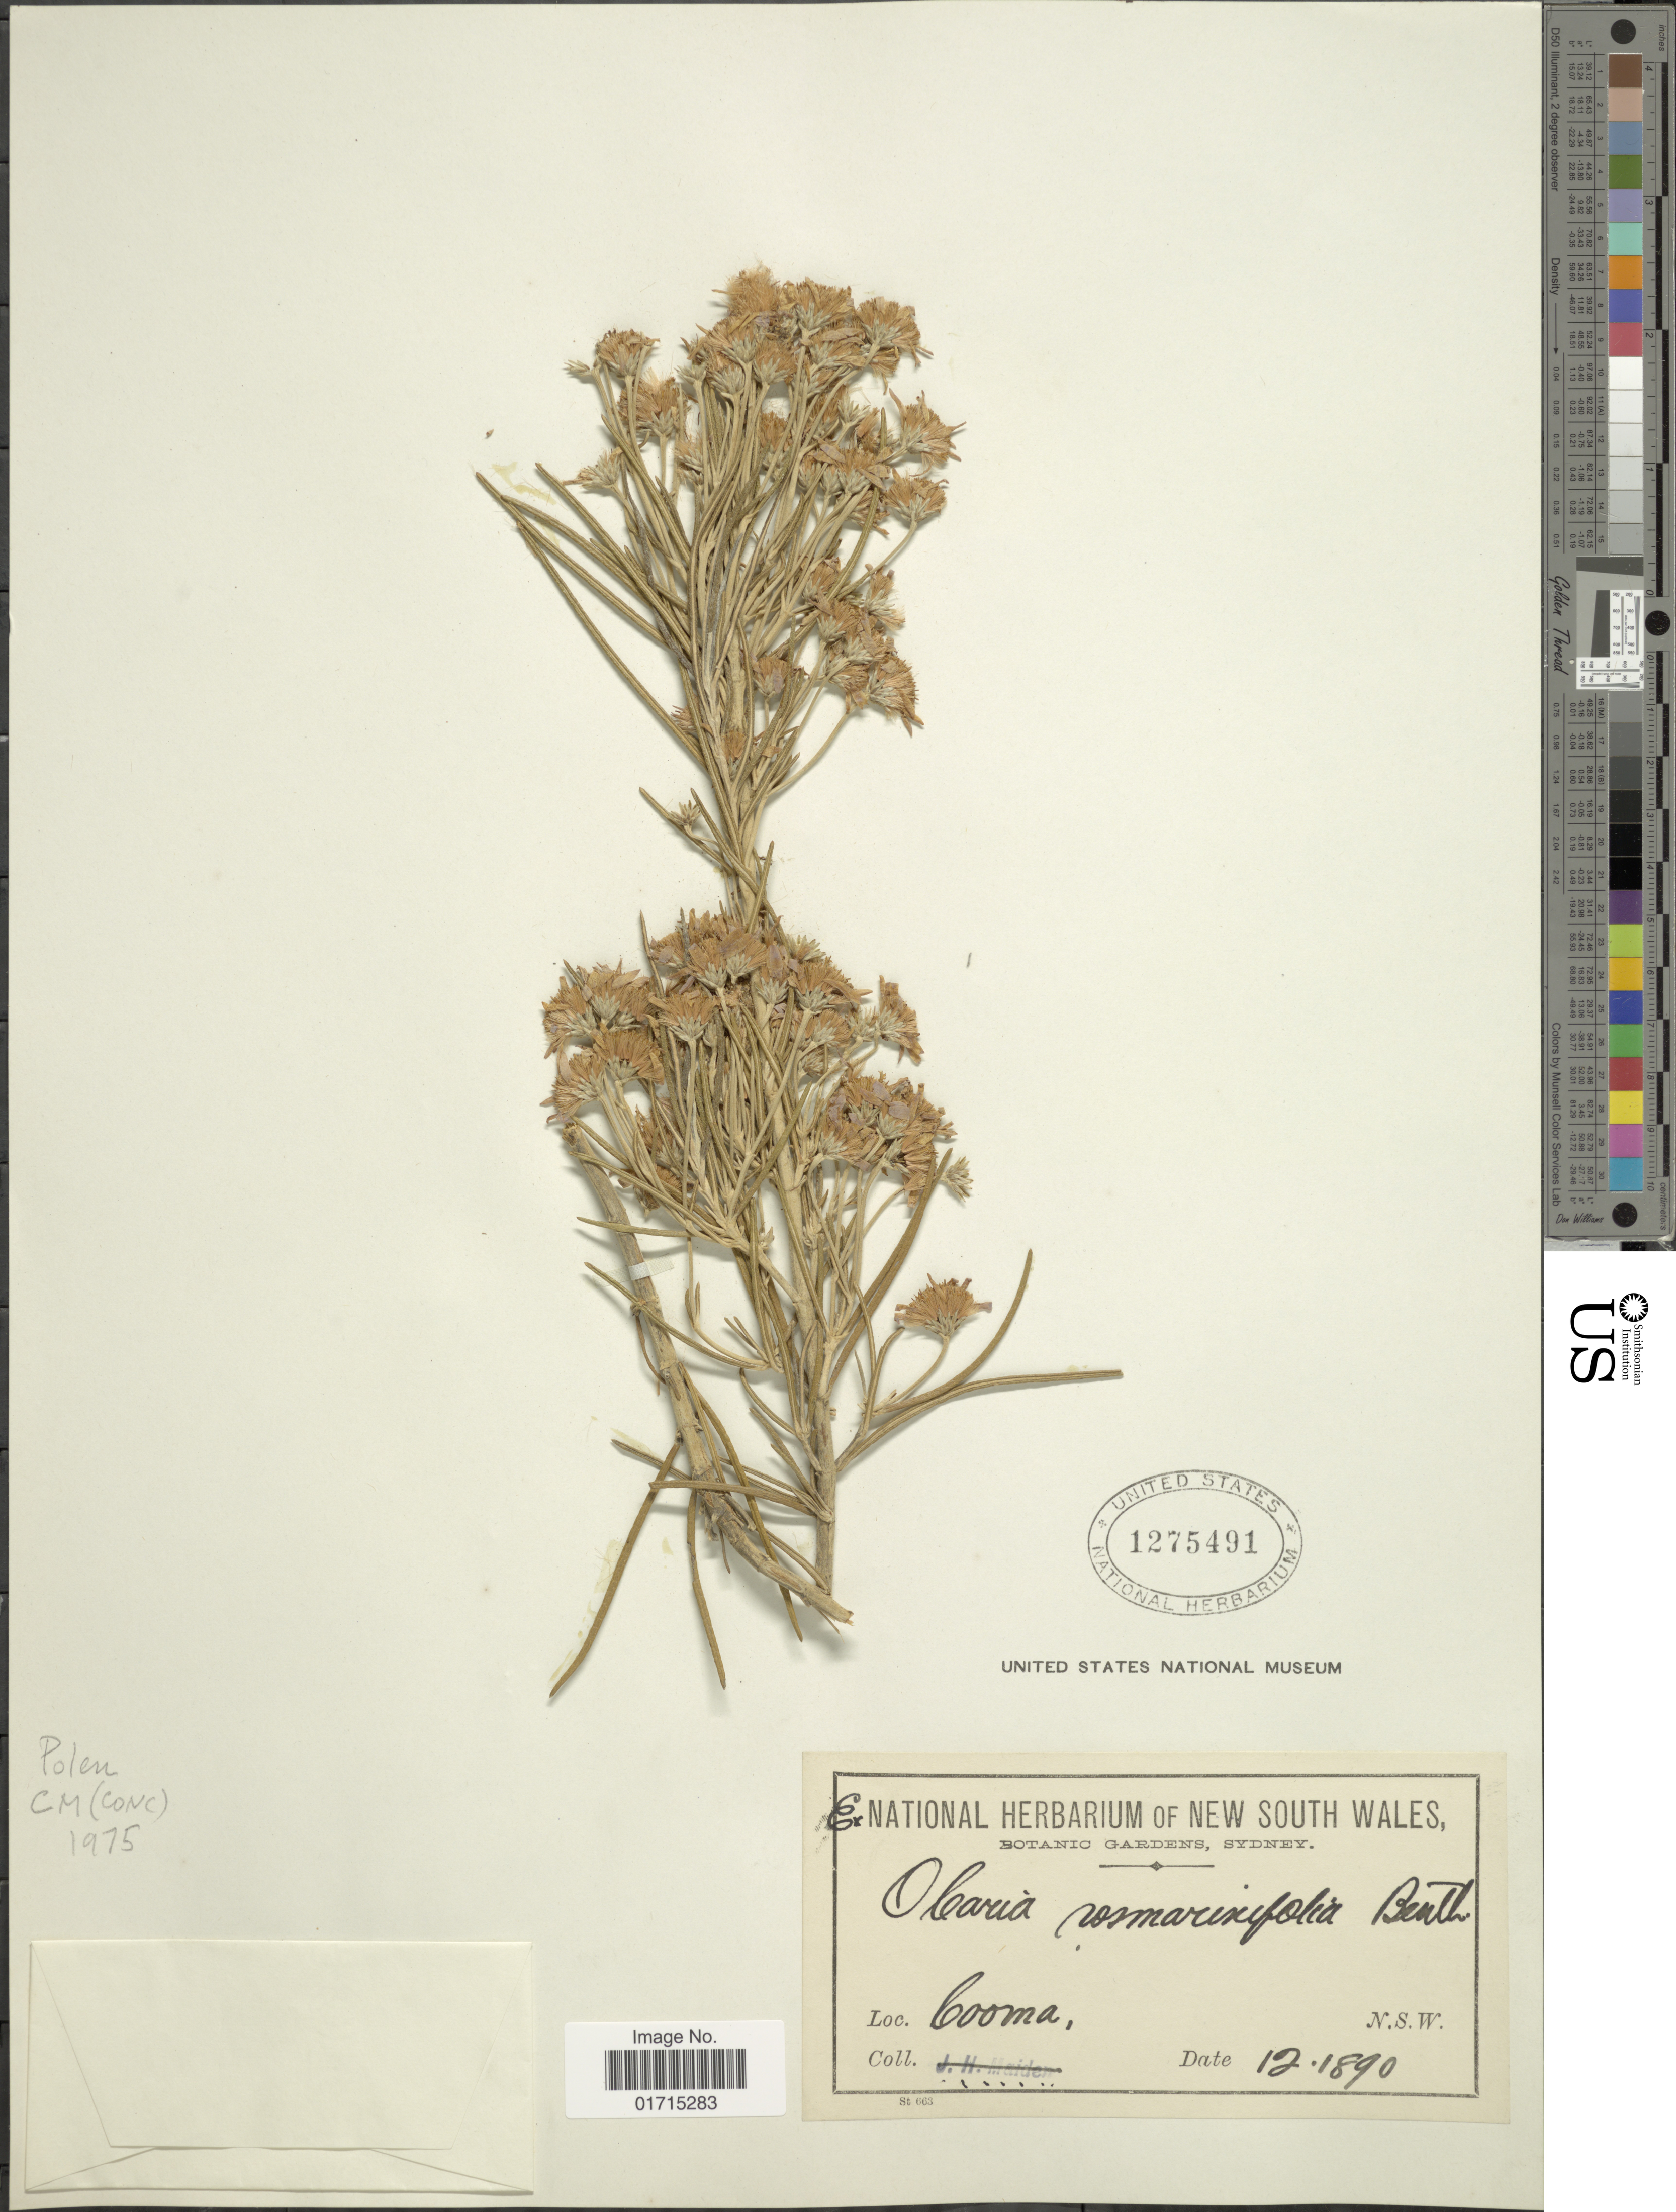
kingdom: Plantae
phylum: Tracheophyta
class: Magnoliopsida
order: Asterales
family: Asteraceae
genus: Olearia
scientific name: Olearia rosmarinifolia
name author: (DC.) Benth.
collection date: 1890-12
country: Australia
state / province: New South Wales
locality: Cooma.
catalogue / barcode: US 1275491